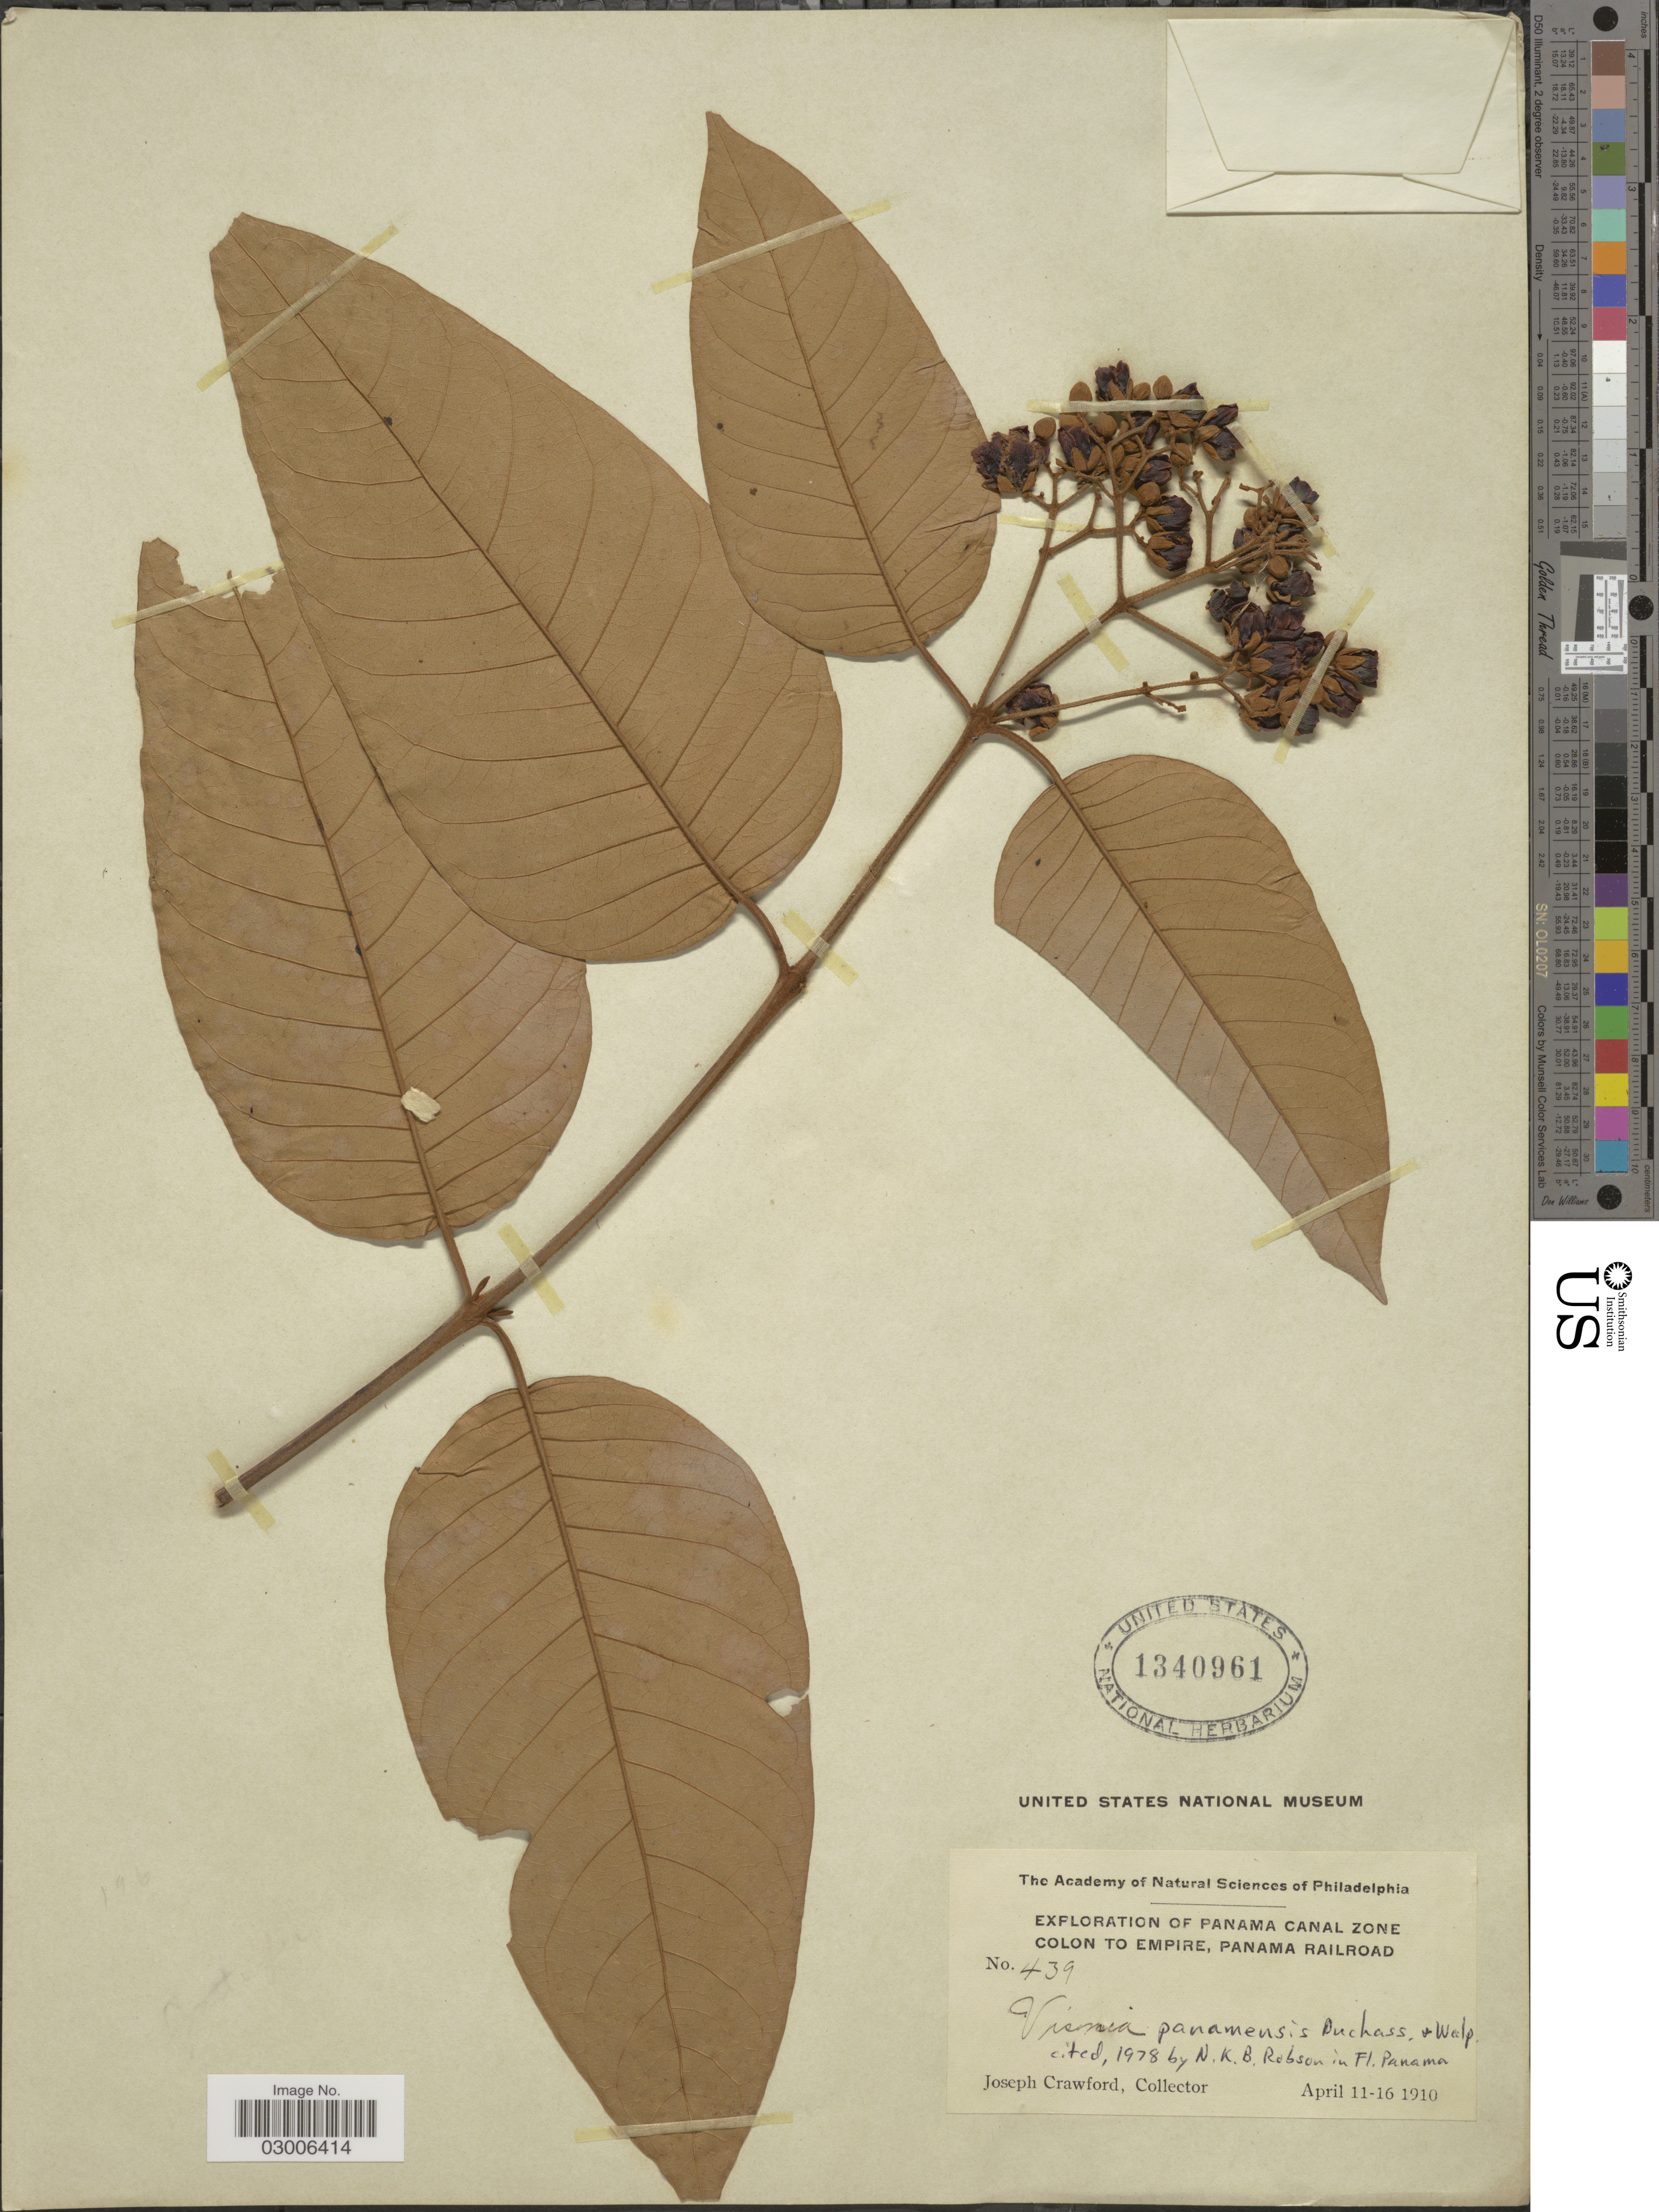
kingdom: Plantae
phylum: Tracheophyta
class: Magnoliopsida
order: Malpighiales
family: Hypericaceae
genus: Vismia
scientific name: Vismia panamensis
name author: Duchass. & Walp.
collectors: J. Crawford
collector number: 439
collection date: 1910-04-11/1910-04-16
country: Panama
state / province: Colón / Panamá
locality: Canal Zone. Colon to Empire, Panama Railroad.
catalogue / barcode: US 1340961